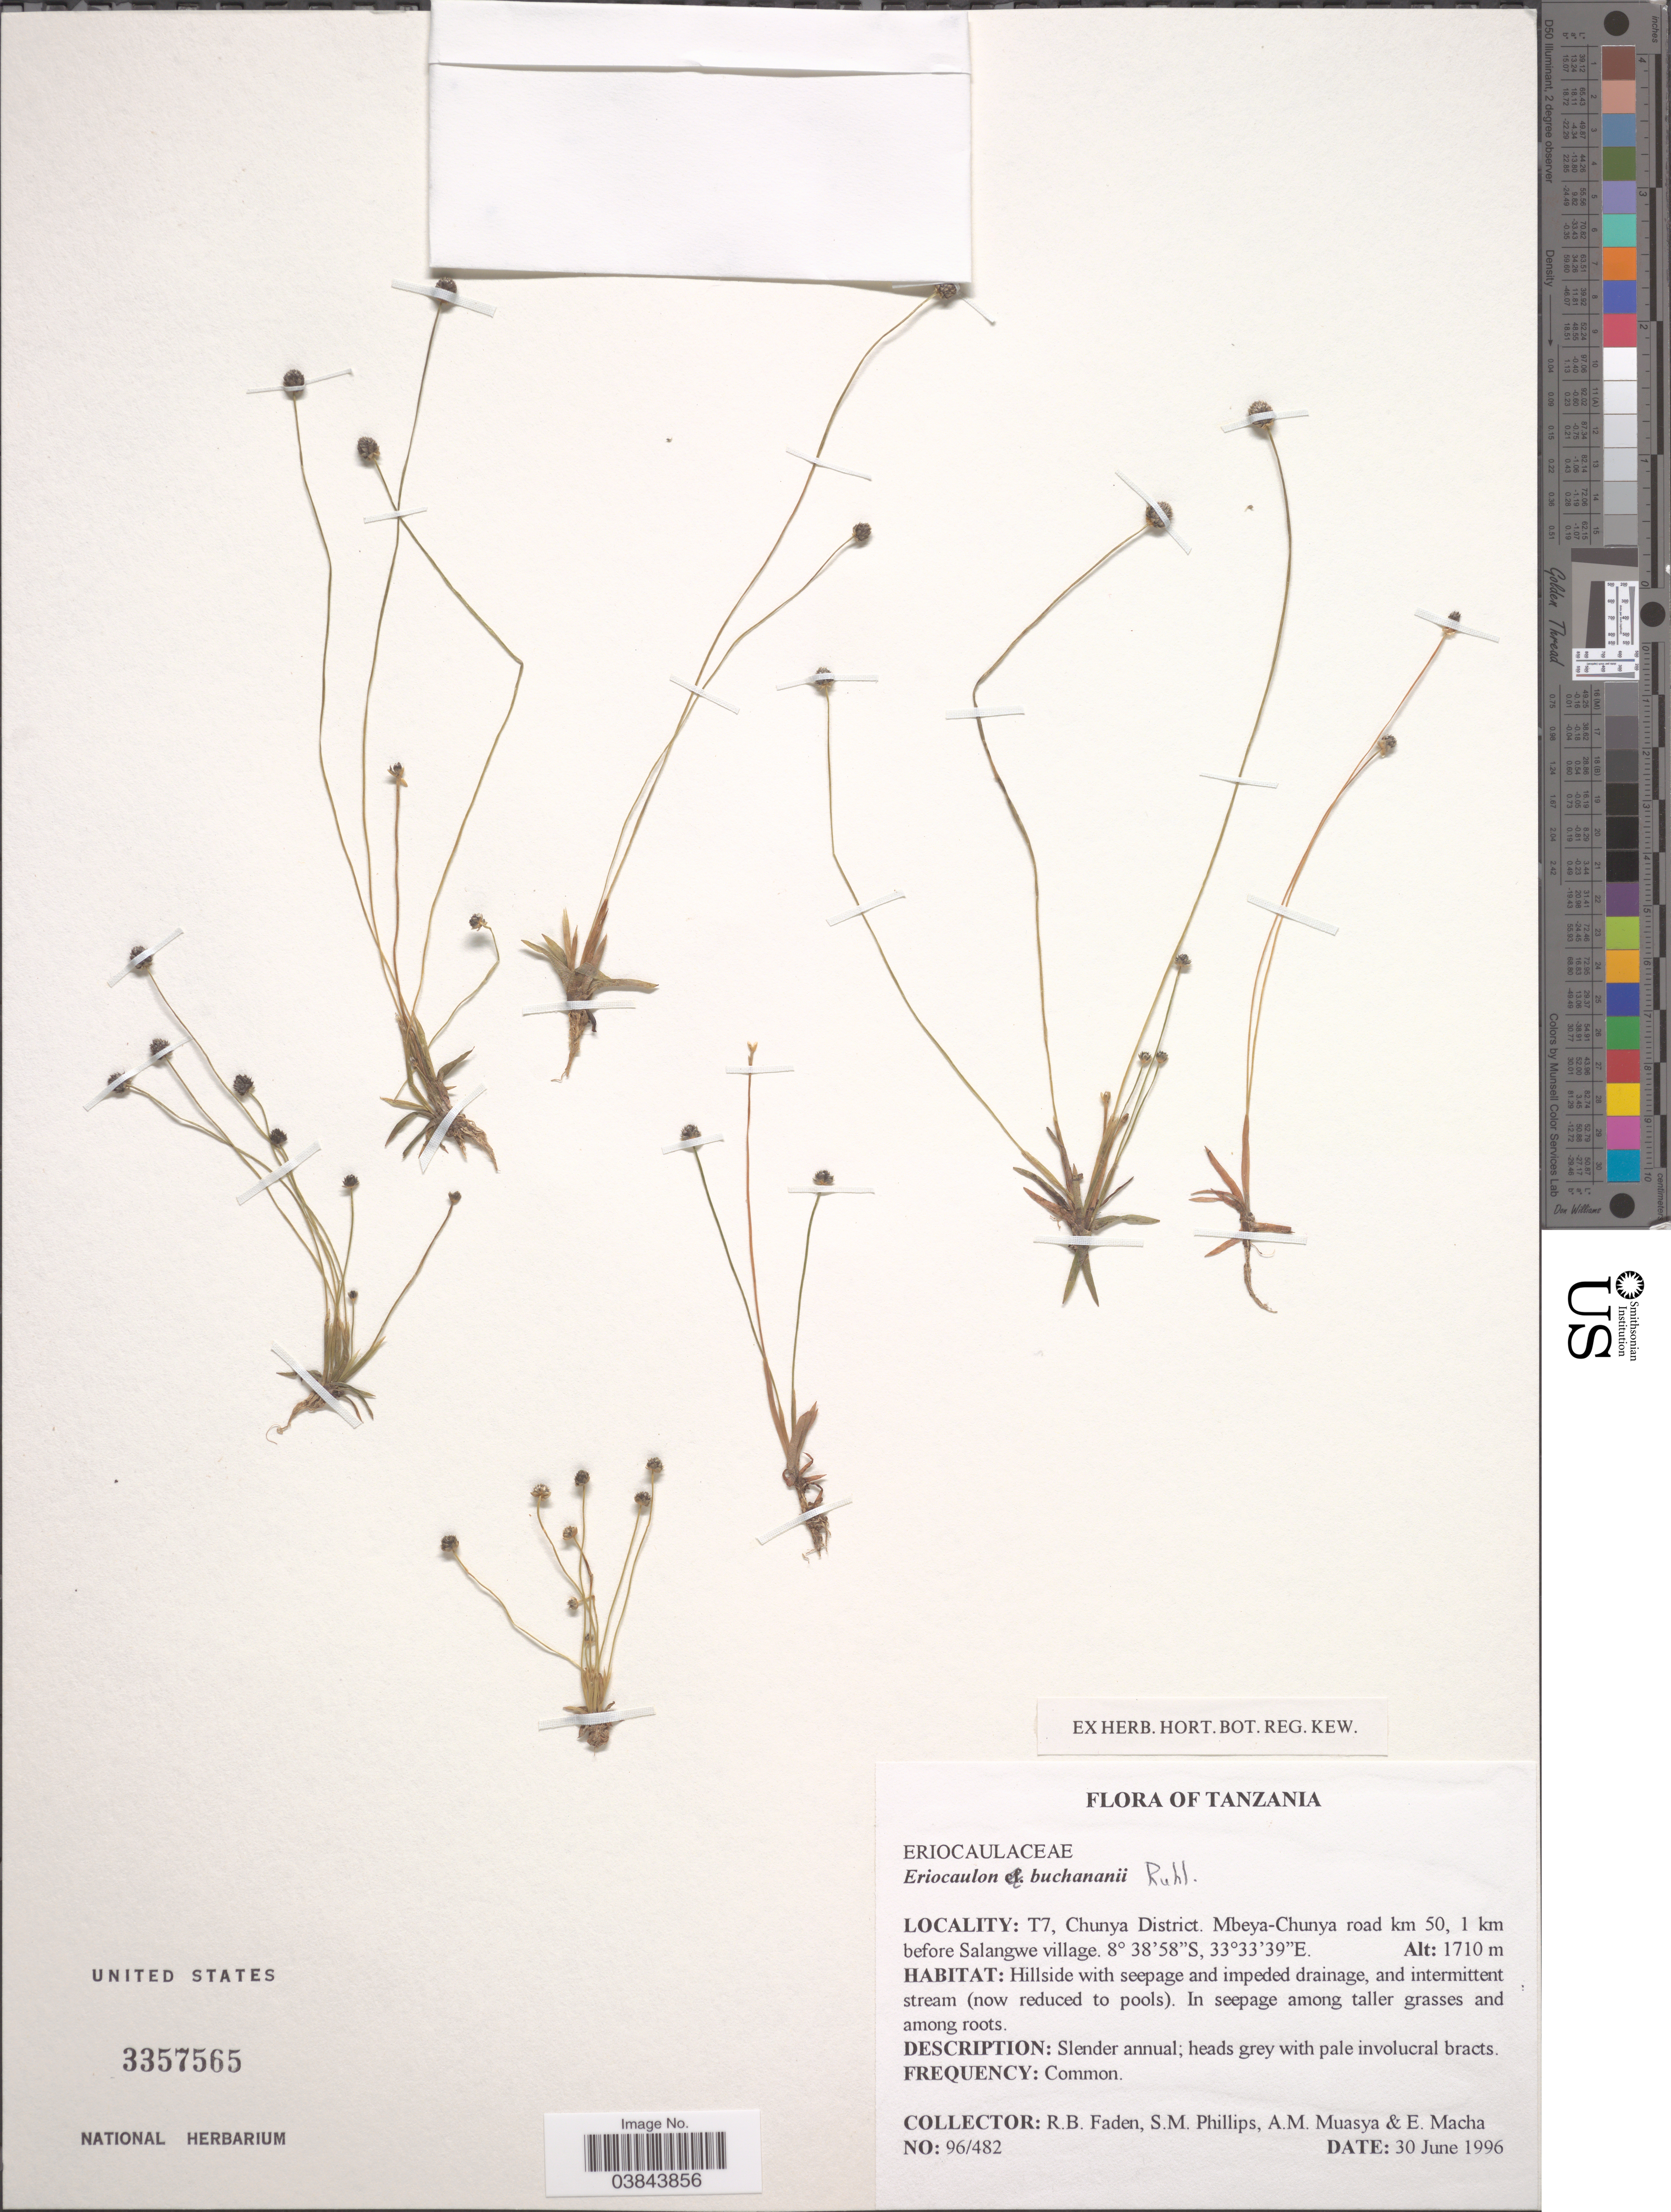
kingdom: Plantae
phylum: Tracheophyta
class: Liliopsida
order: Poales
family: Eriocaulaceae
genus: Eriocaulon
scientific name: Eriocaulon buchananii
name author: Ruhland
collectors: R. B. Faden, S. M. Phillips, A. Muasya & E. Macha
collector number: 96/482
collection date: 1996-06-30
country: Tanzania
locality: T7, Chunya District. Mbeya-Chunya road km 50, 1 km before Salangwe village.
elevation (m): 1710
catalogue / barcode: US 3357565